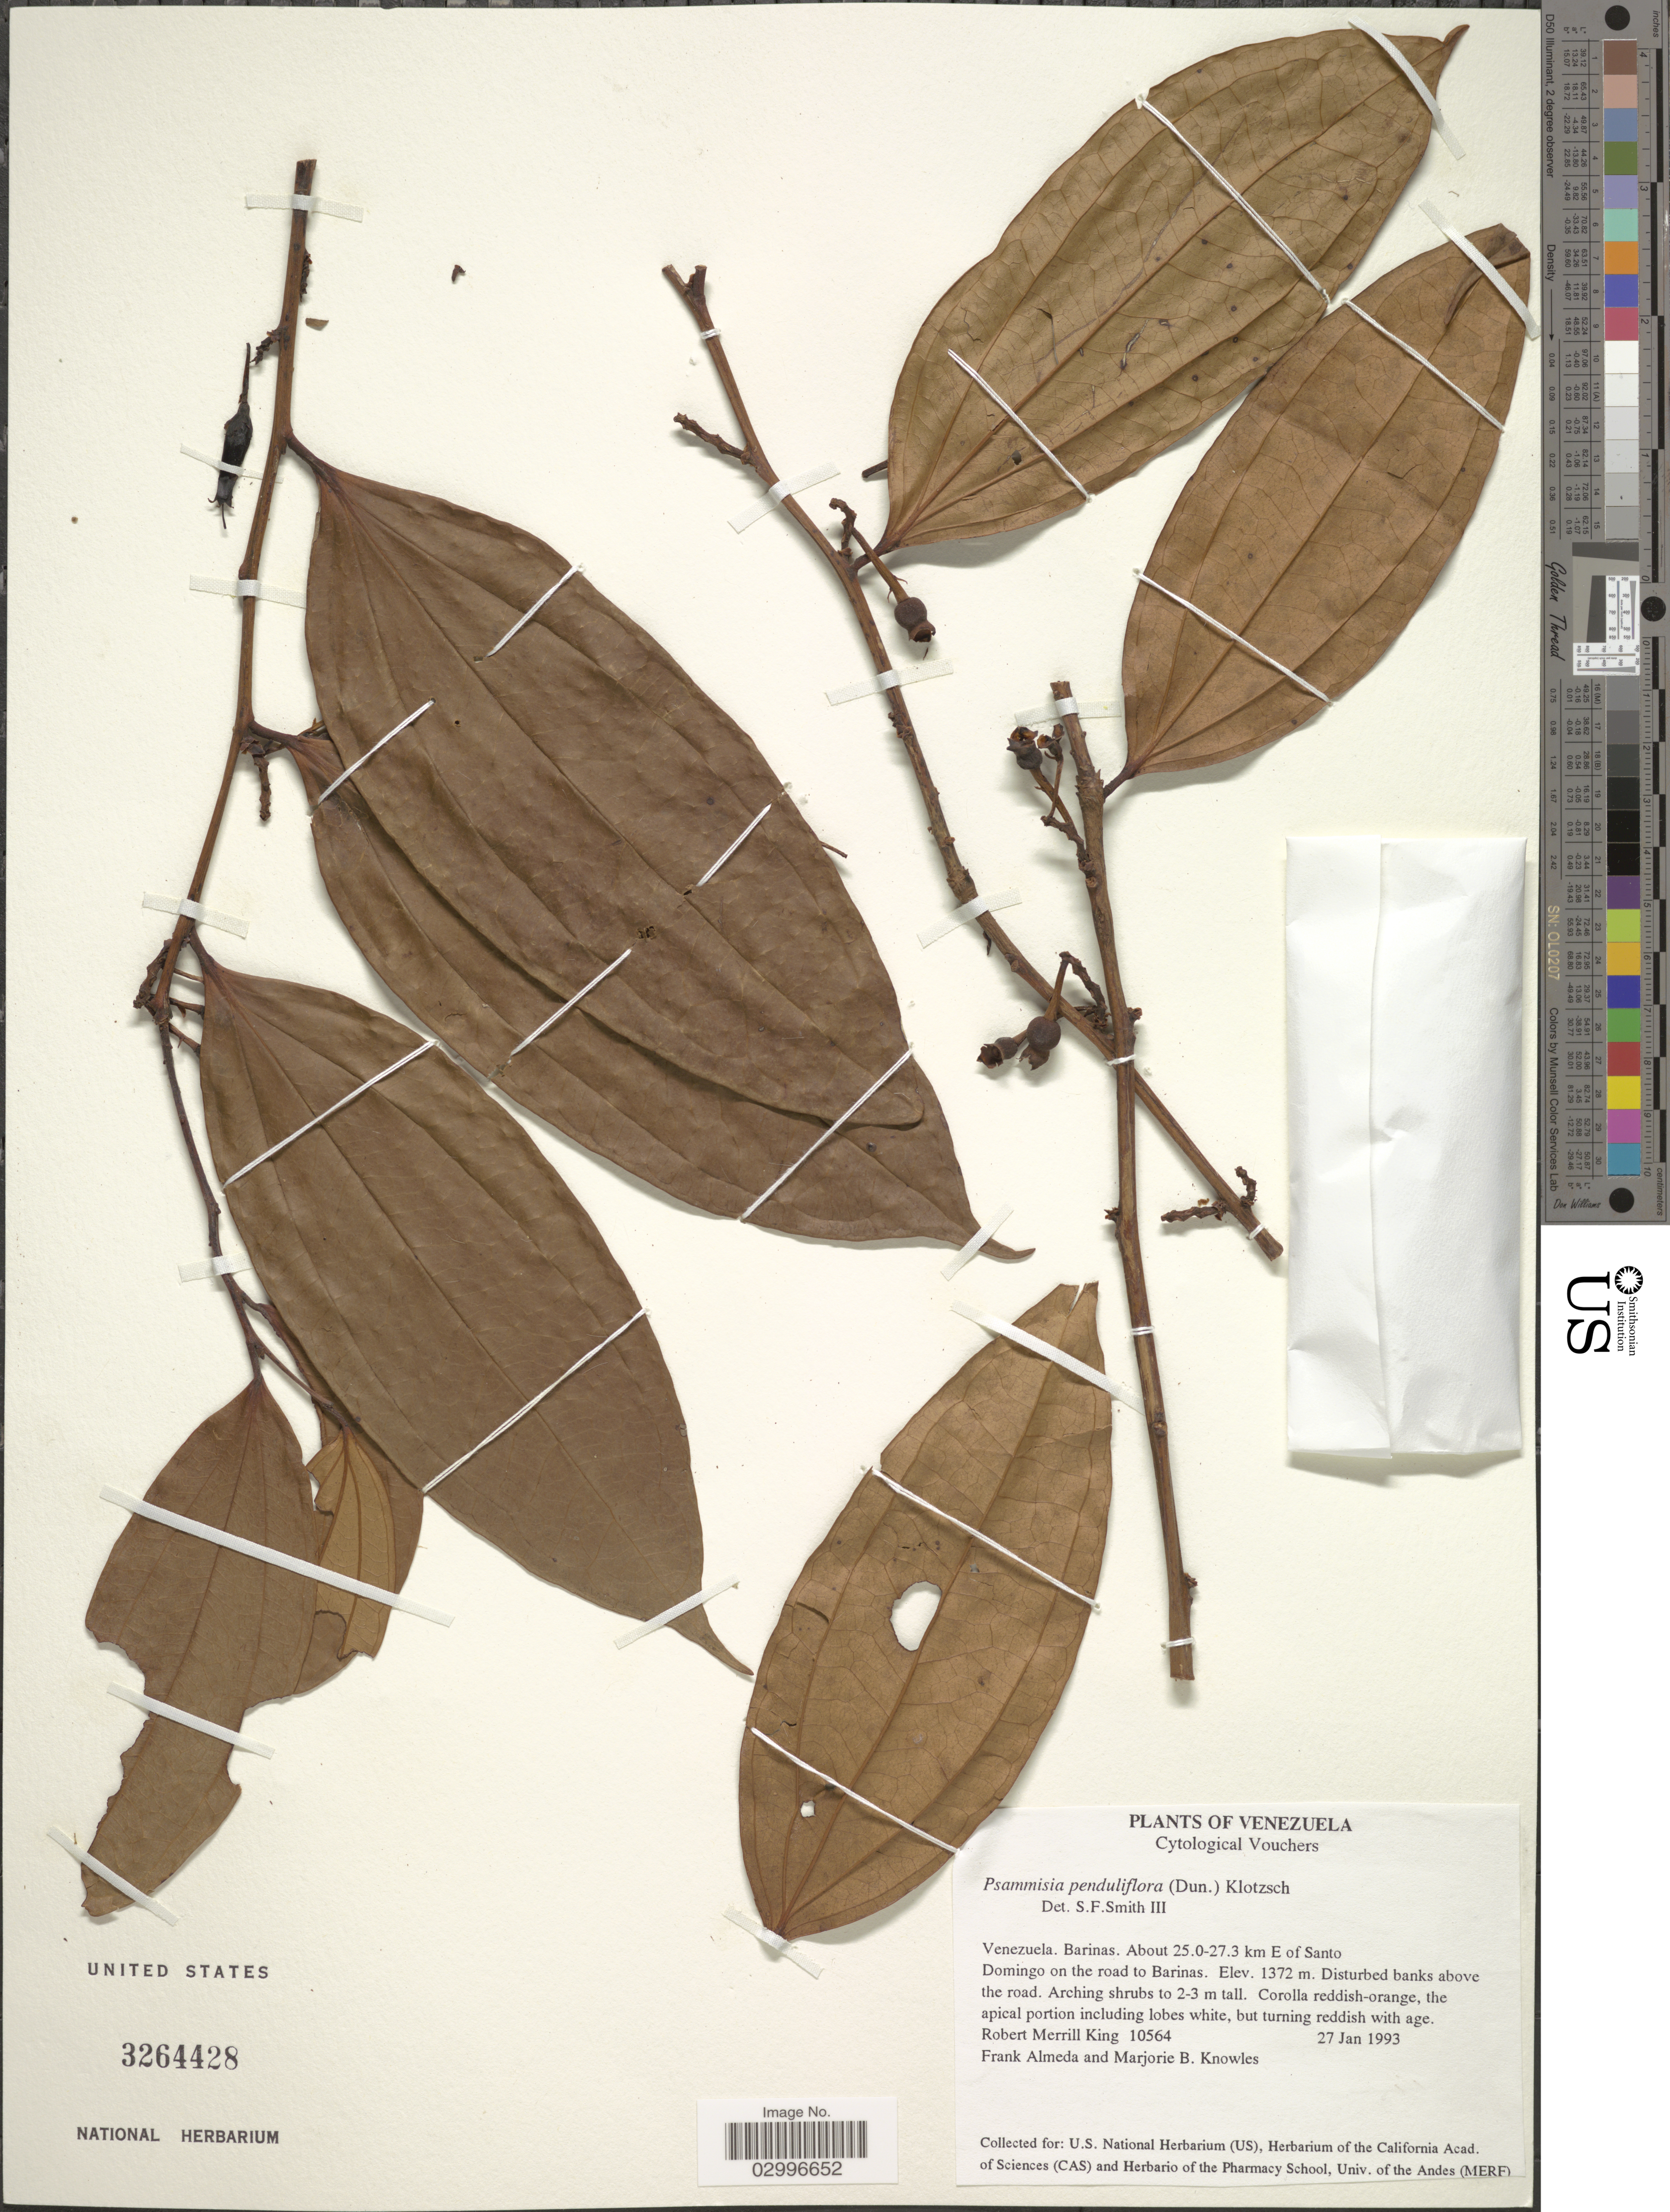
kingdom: Plantae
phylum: Tracheophyta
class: Magnoliopsida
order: Ericales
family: Ericaceae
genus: Psammisia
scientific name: Psammisia penduliflora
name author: (Dunal) Klotzsch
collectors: R. M. King, F. Almeda & M. B. Knowles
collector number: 10564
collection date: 1993-01-27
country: Venezuela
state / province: Barinas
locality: About 25.0-27.3 km E of Santo Domingo on the road to Barinas.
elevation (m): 1372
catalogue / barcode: US 3264428